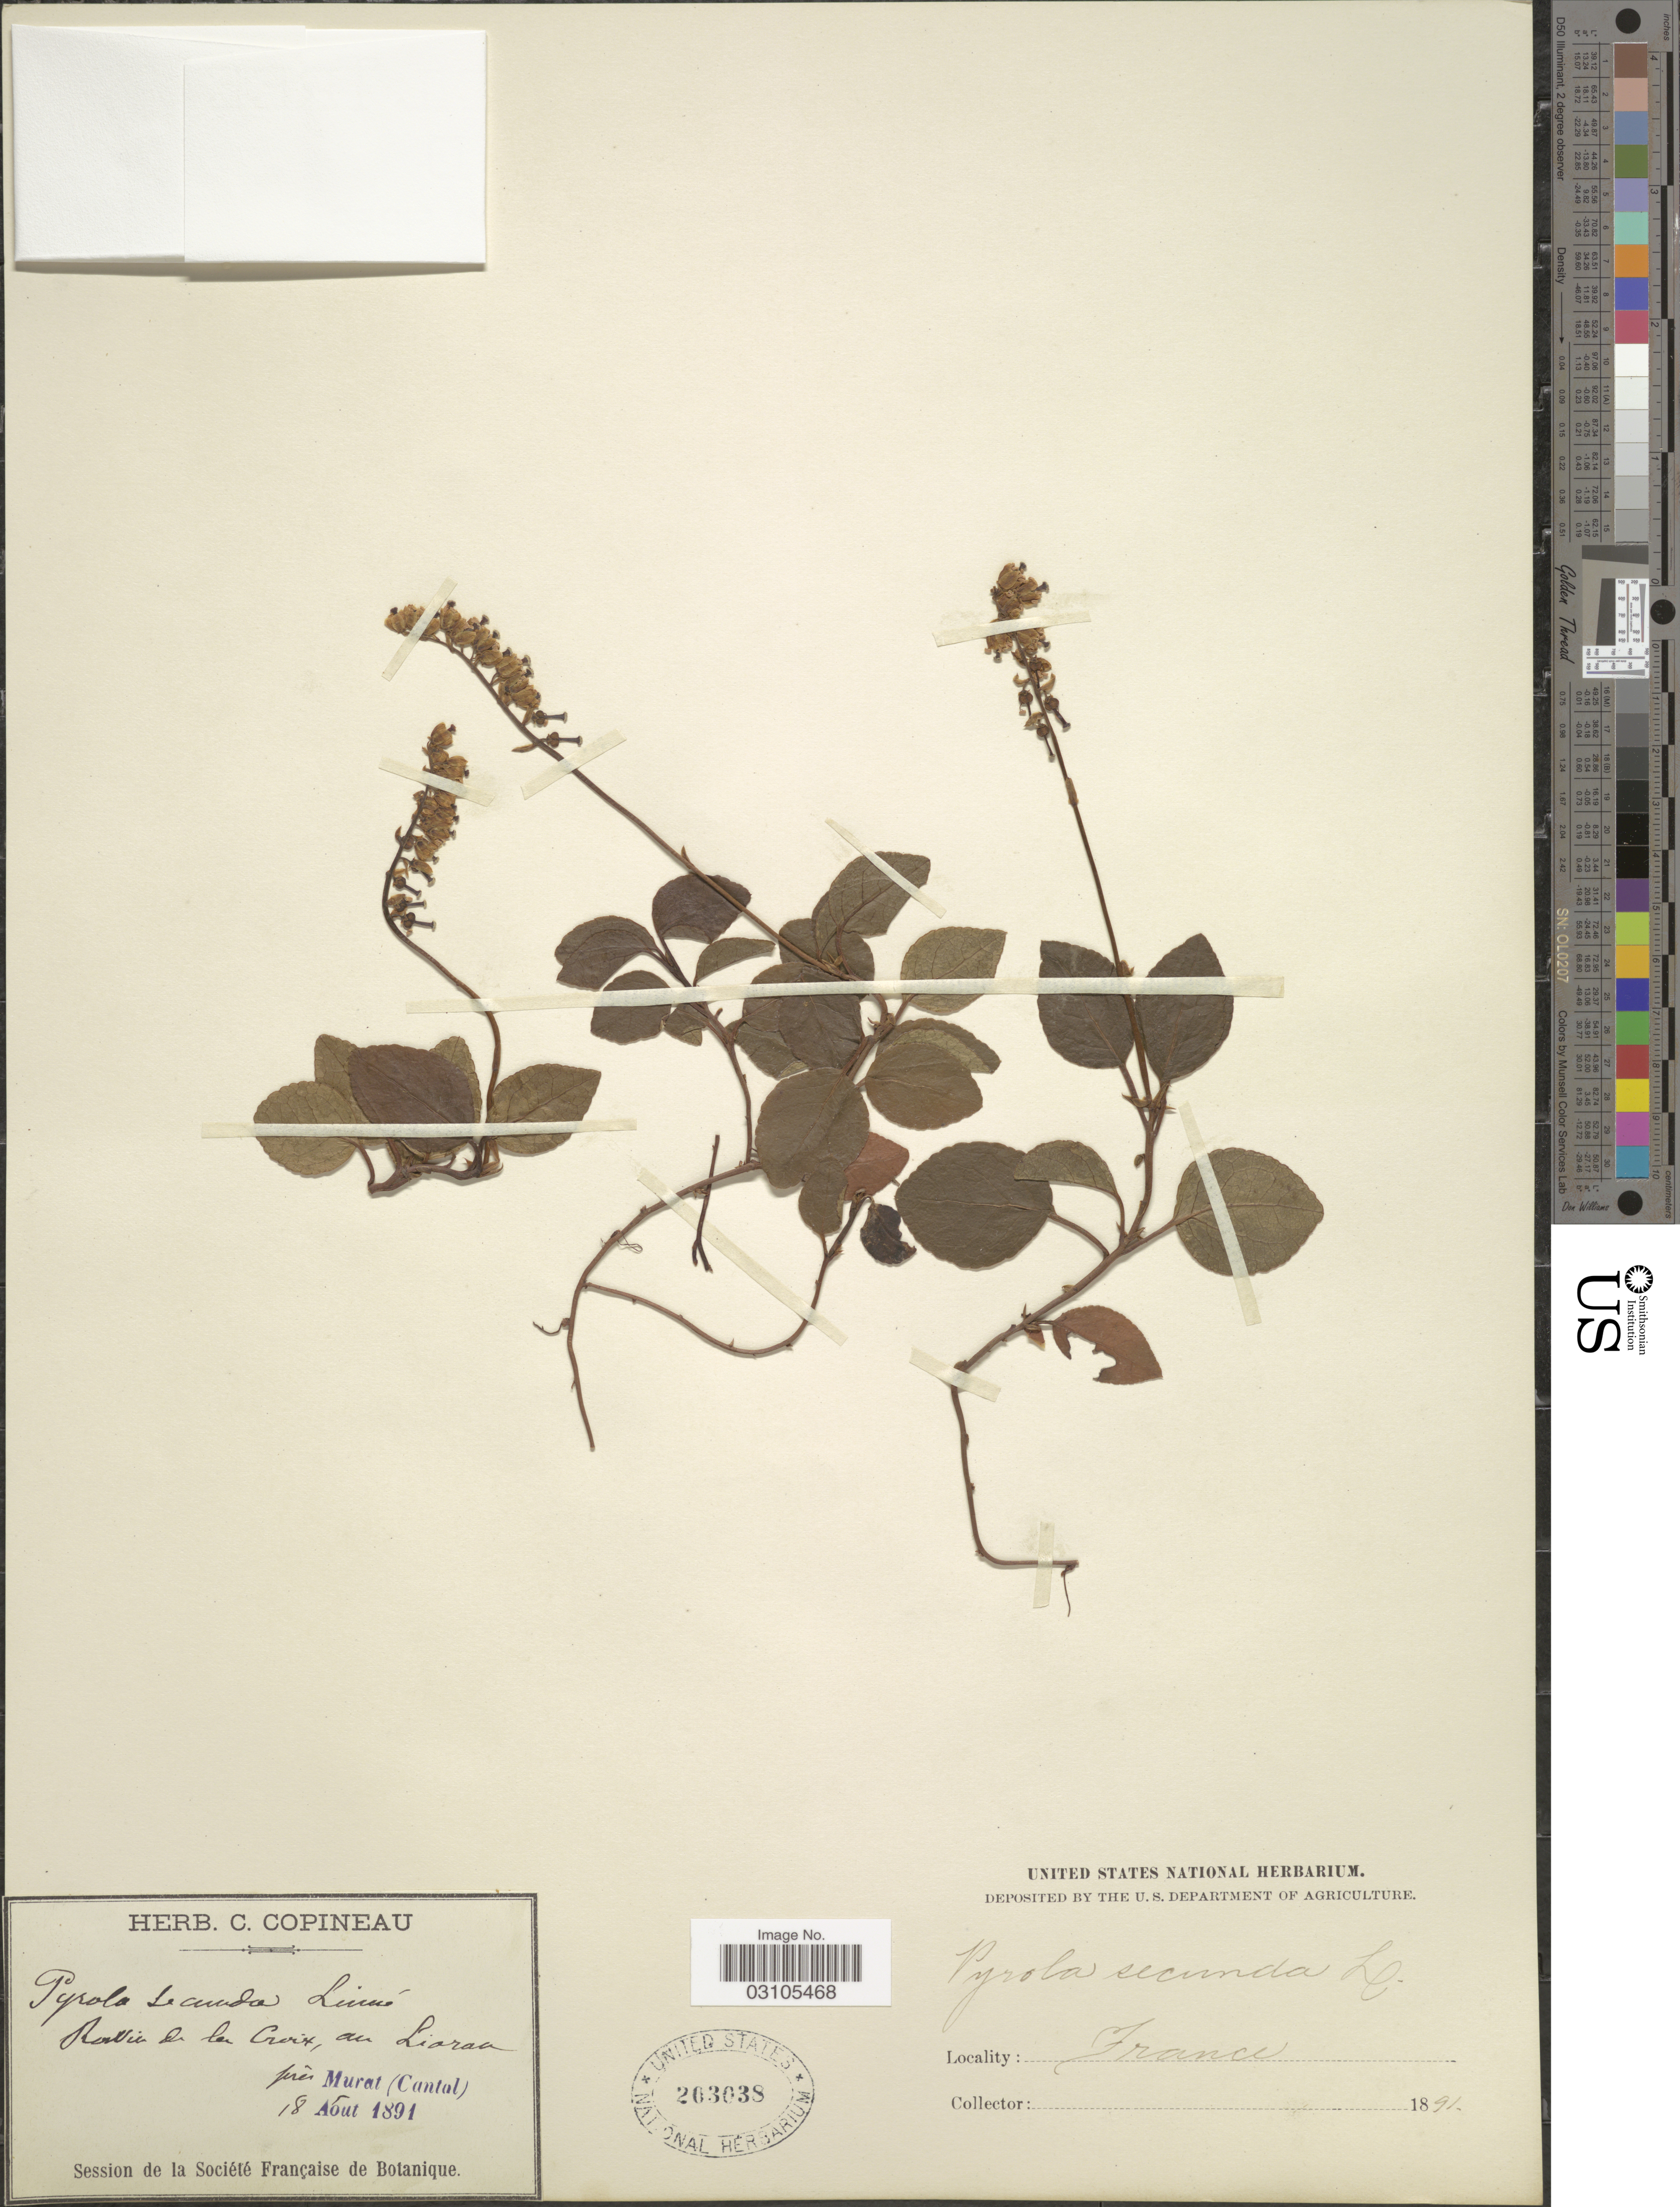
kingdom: Plantae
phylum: Tracheophyta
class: Magnoliopsida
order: Ericales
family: Ericaceae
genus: Orthilia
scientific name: Orthilia secunda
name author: (L.) House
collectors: ex herb. C. Copineau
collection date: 1891-08-18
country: France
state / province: Auvergne-Rhône-Alpes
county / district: Cantal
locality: Ravin de la Croix, au Liaraa prés Murat (Cantal).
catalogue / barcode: US 203038